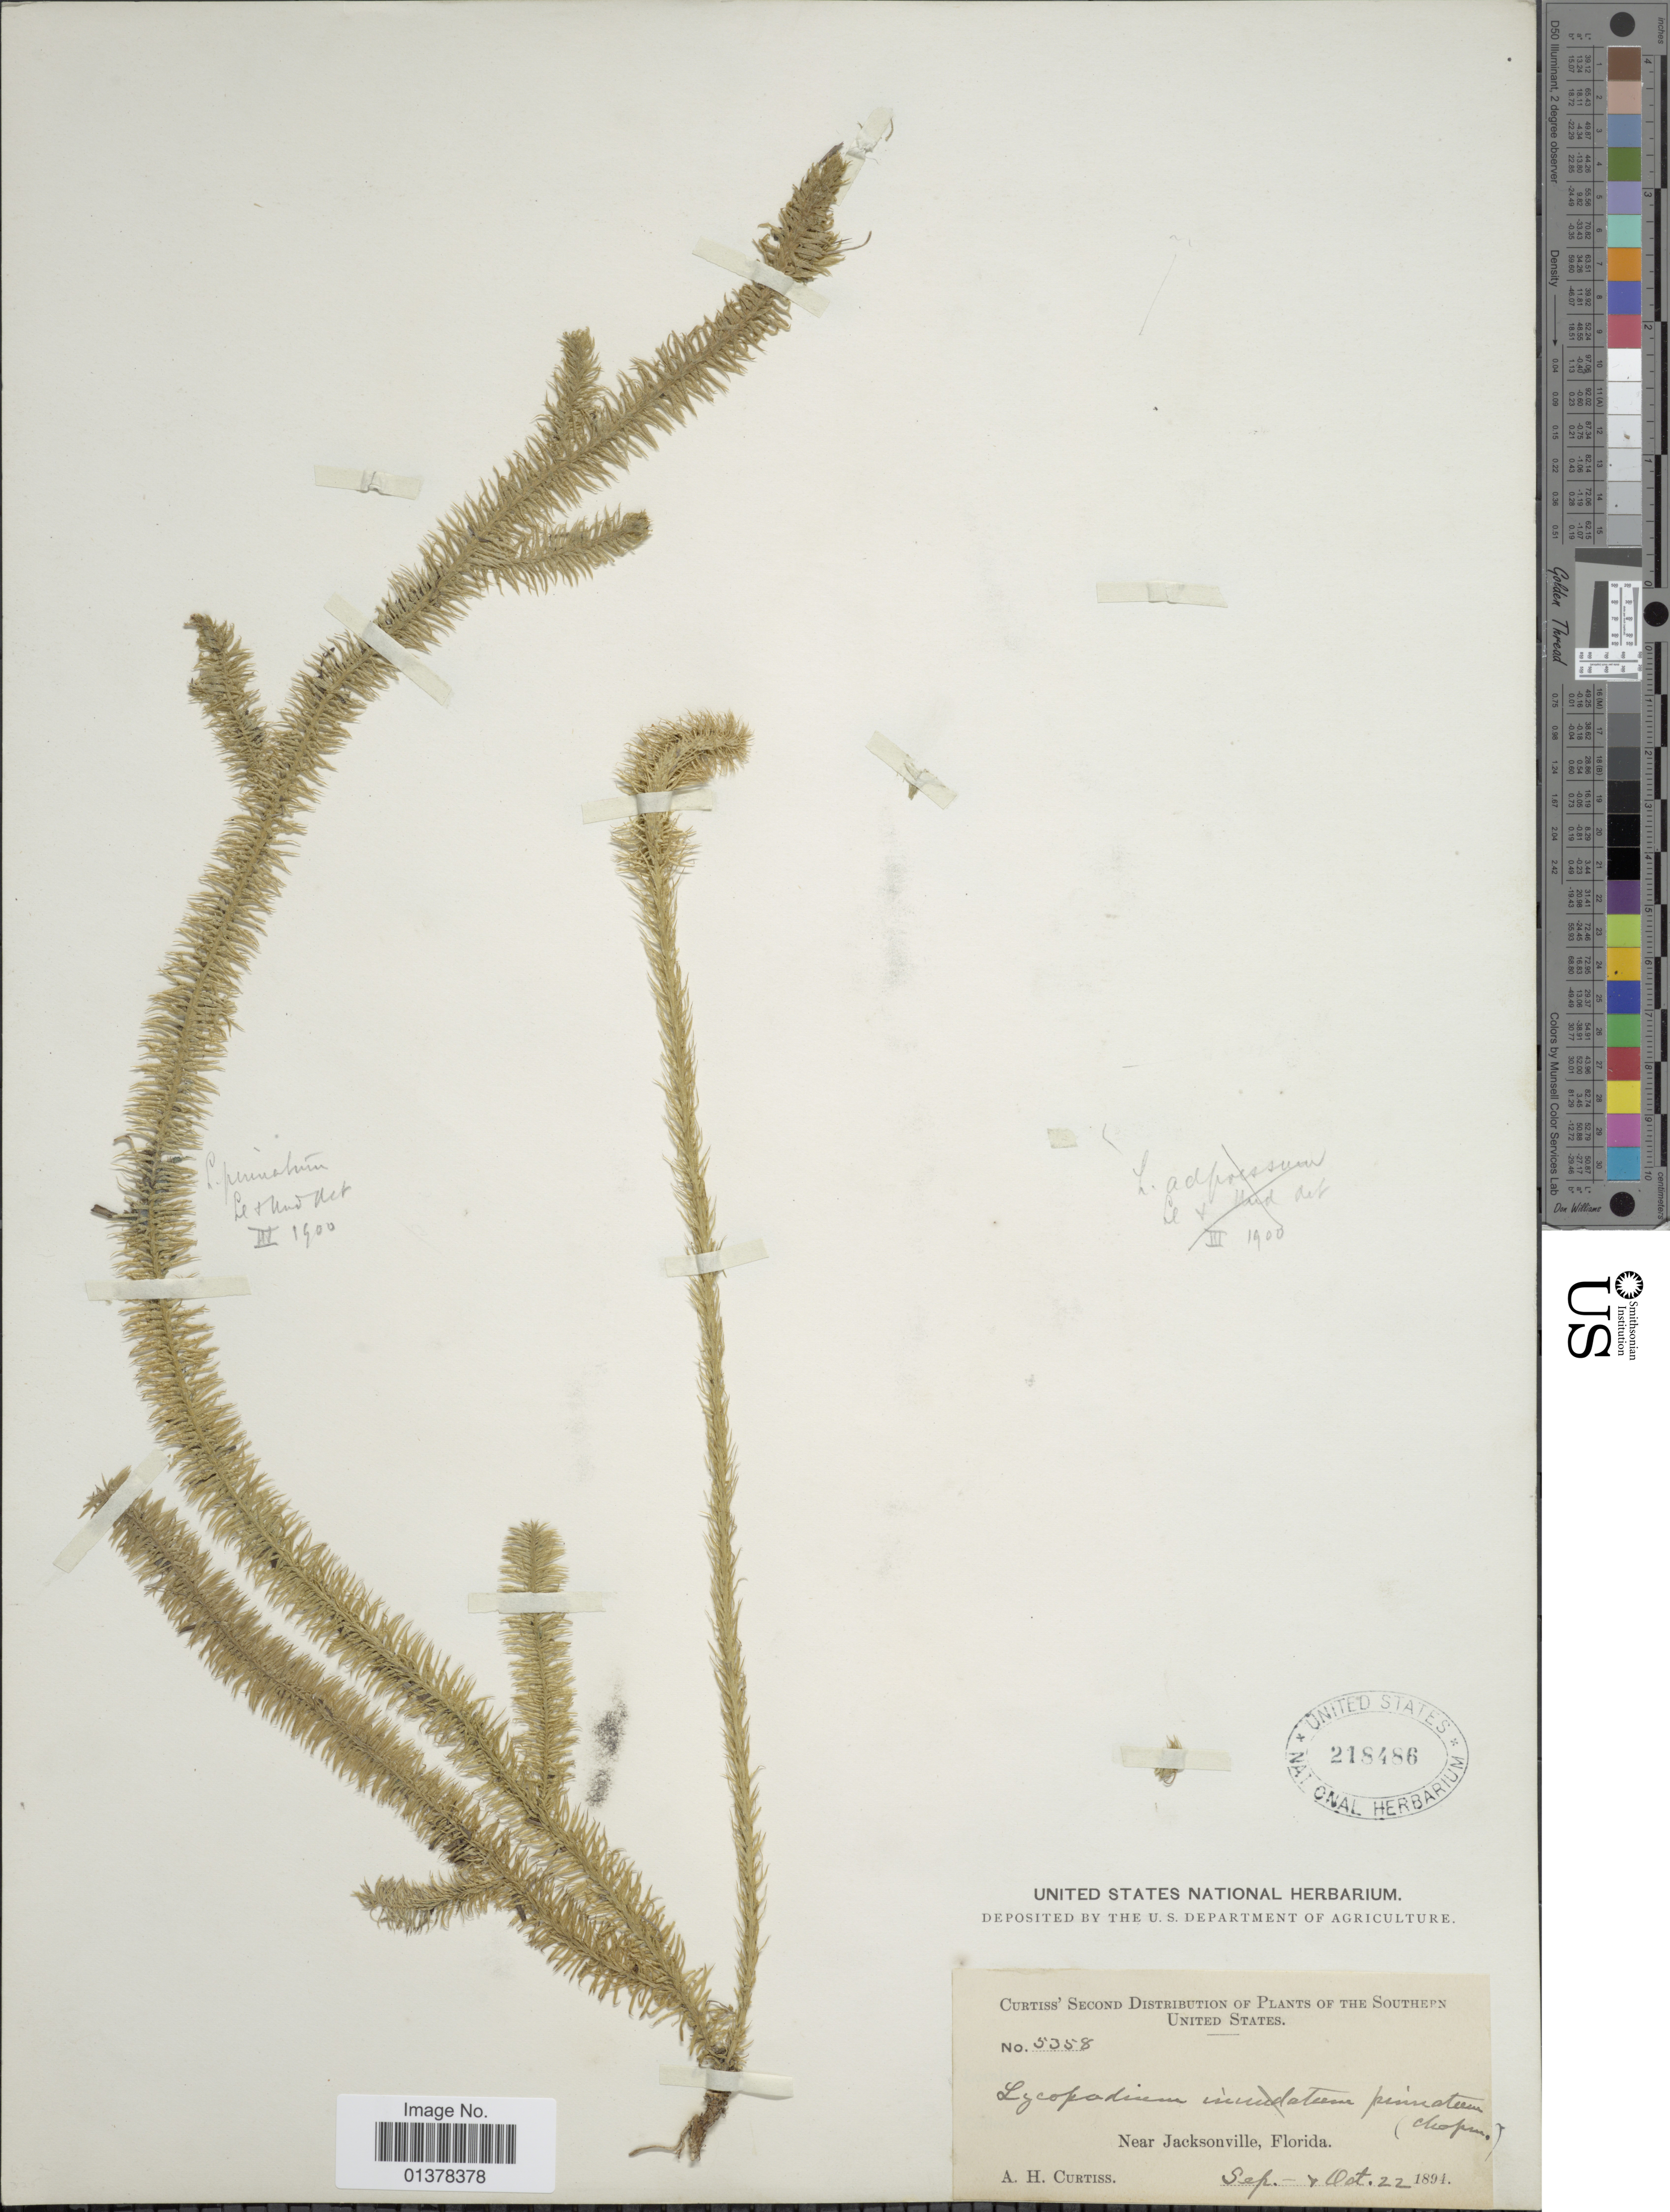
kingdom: Plantae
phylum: Tracheophyta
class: Lycopodiopsida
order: Lycopodiales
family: Lycopodiaceae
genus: Lycopodiella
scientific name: Lycopodiella inundata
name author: (L.) Holub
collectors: A. H. Curtiss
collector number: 5358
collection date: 1894-09/1894-10-22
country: United States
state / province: Florida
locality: Near Jacksonville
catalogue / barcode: US 218486